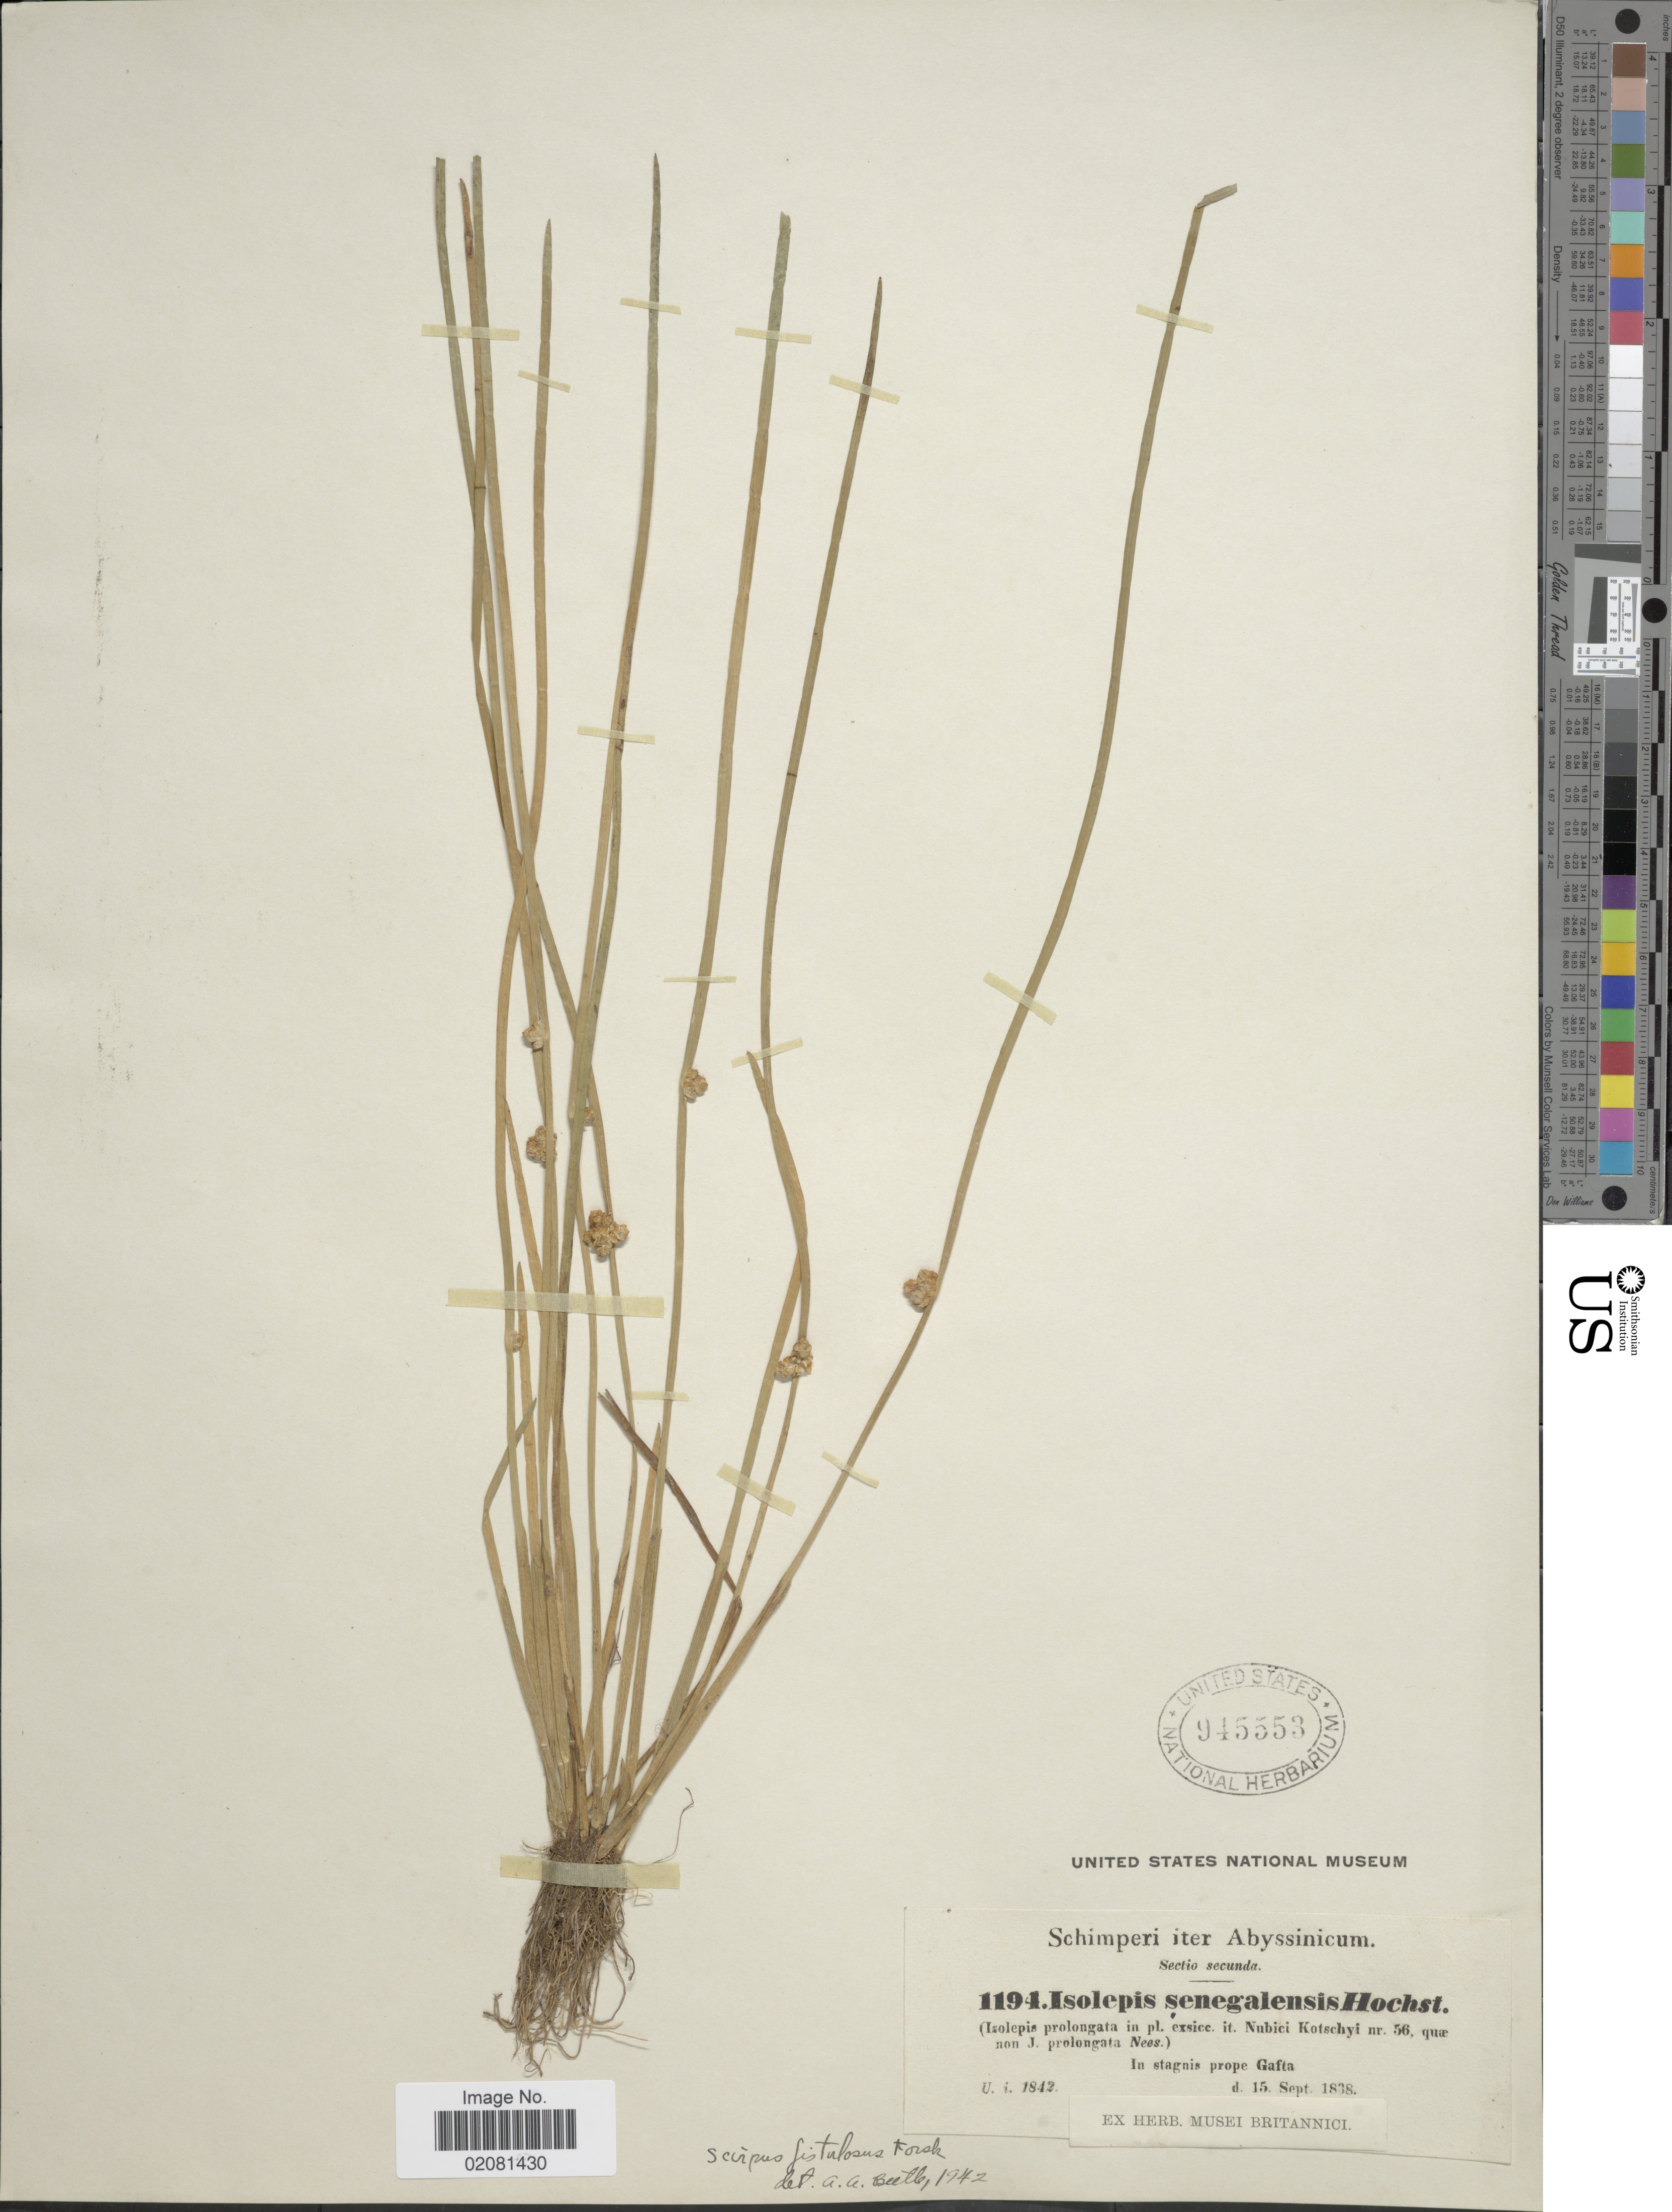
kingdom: Plantae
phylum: Tracheophyta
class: Liliopsida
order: Poales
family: Cyperaceae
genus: Schoenoplectus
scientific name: Schoenoplectus praelongatus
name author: (Poir.) J. Raynal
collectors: -. Schimper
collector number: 1194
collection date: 1838-09-15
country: Eritrea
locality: Iter Abyssinicum. Sectio secunda. In stagnia prope Gafta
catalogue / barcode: US 945553